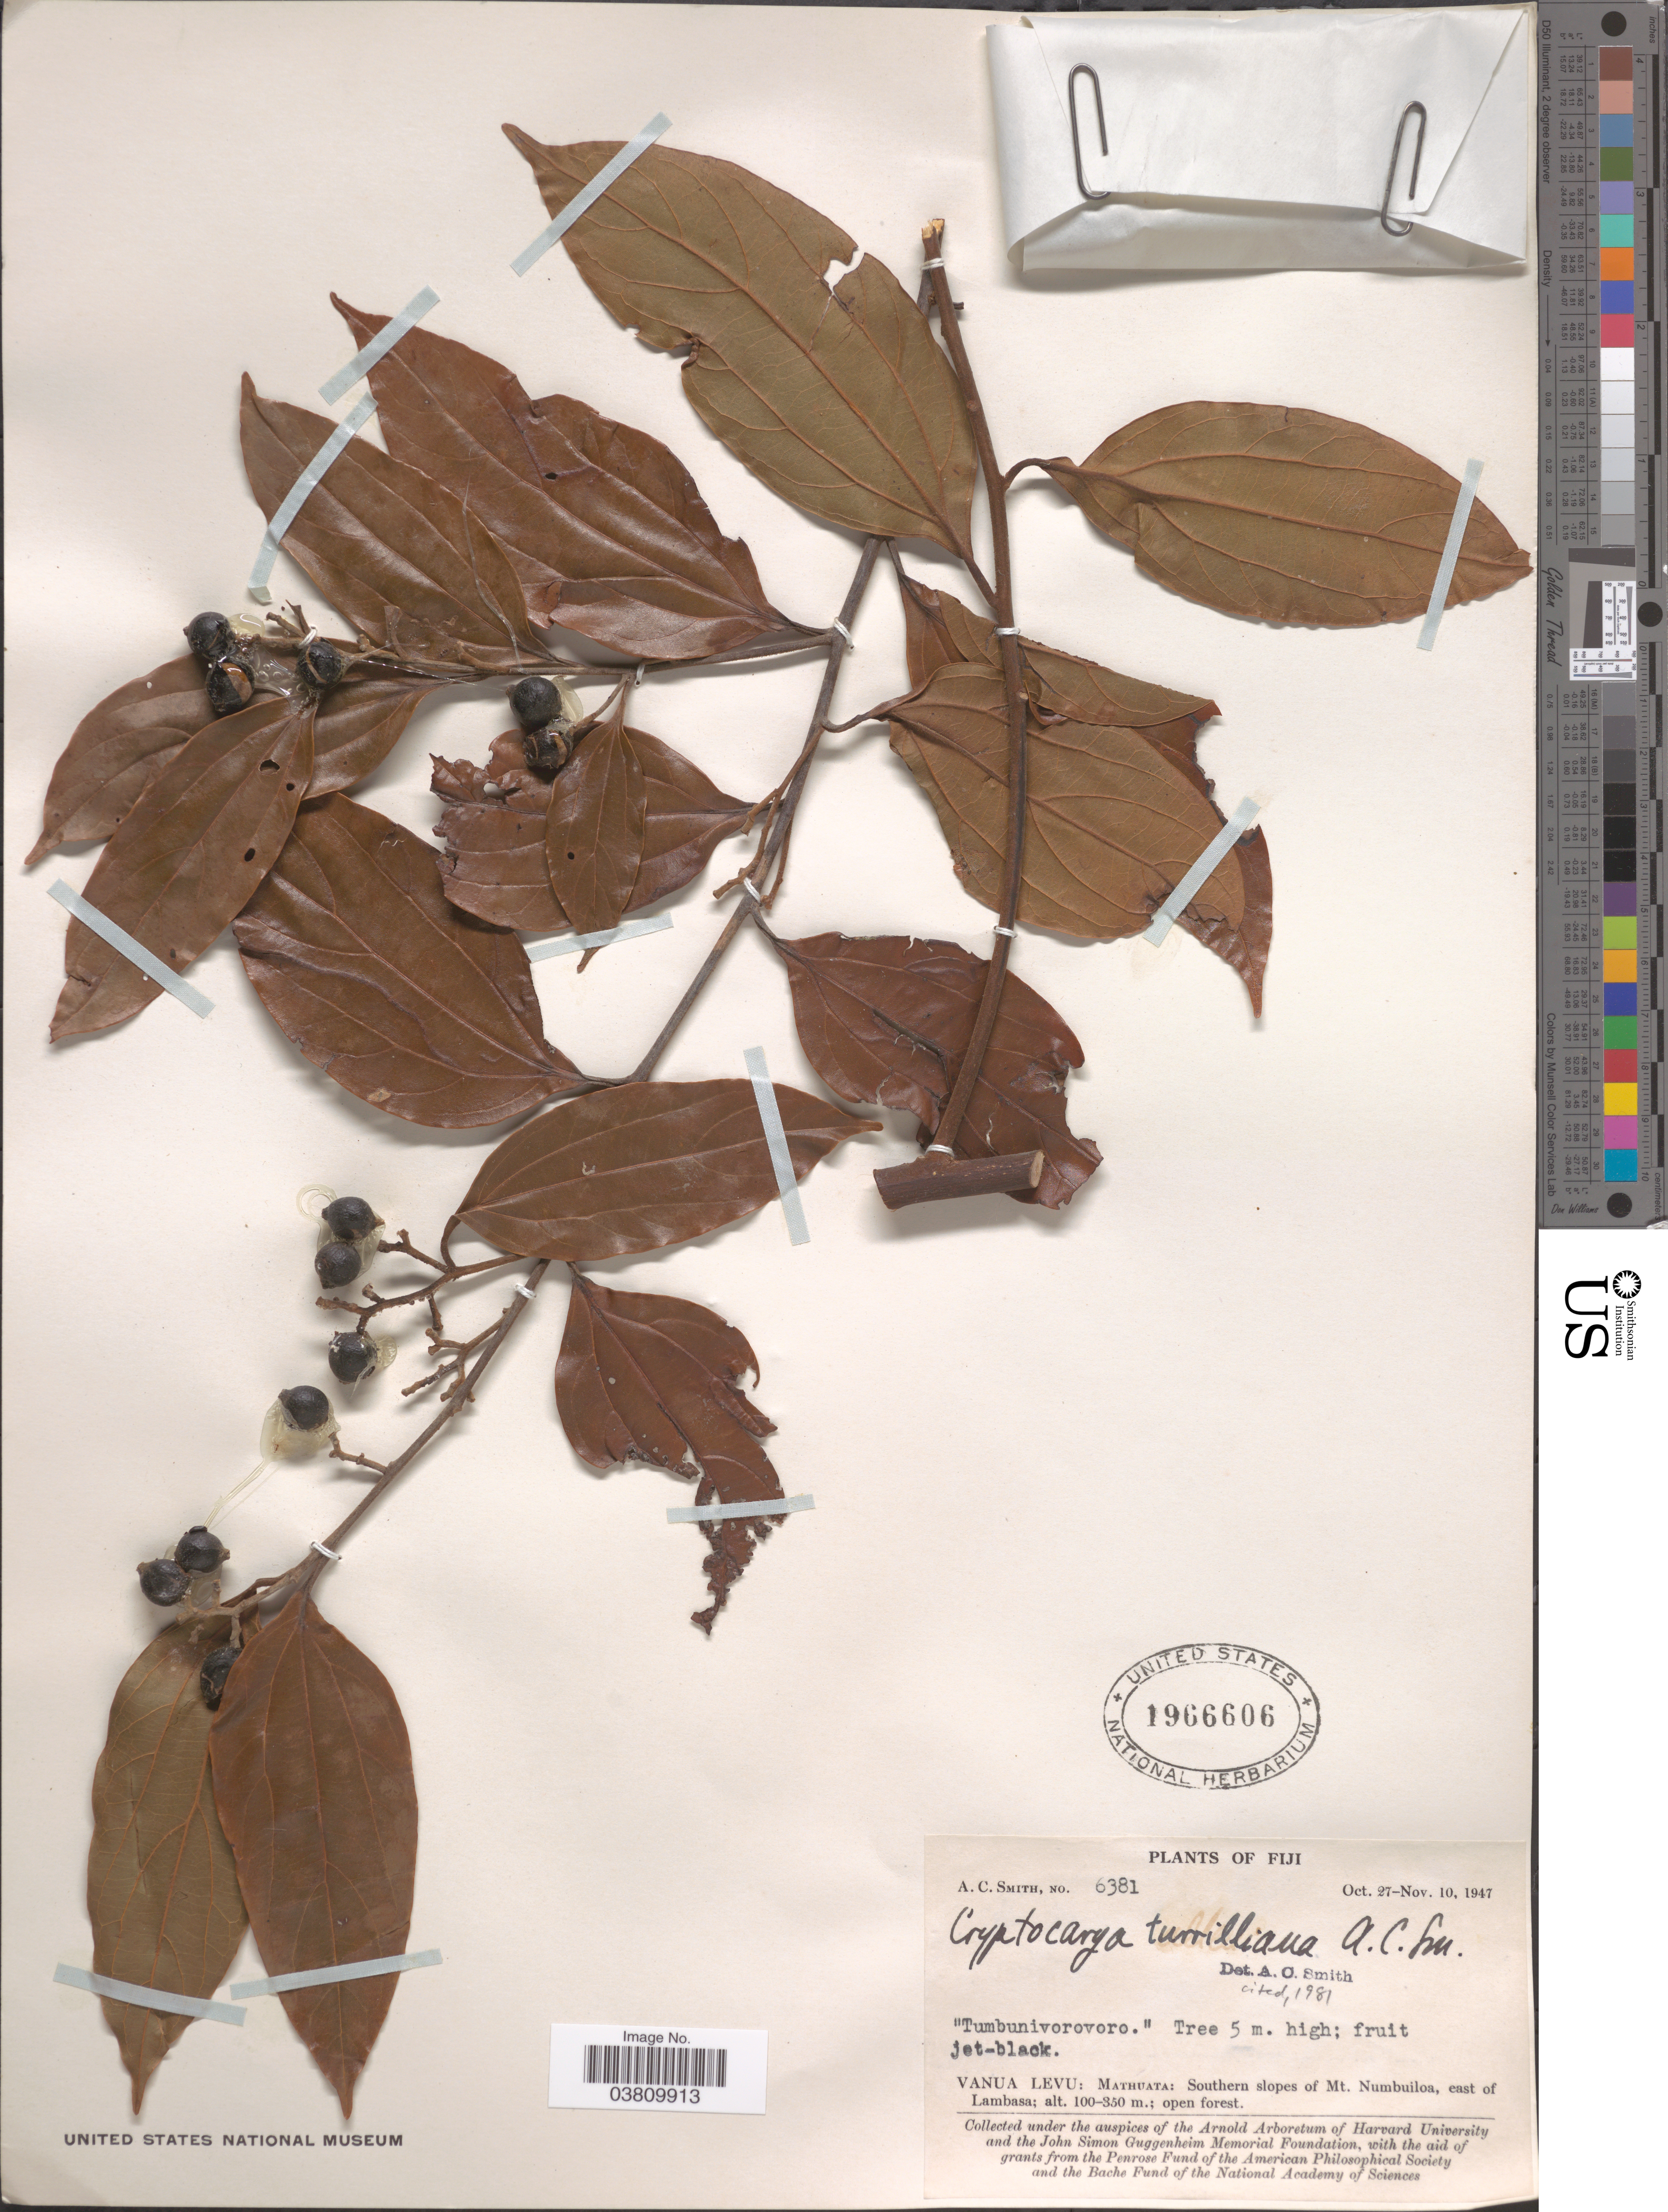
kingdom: Plantae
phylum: Tracheophyta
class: Magnoliopsida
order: Laurales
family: Lauraceae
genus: Cryptocarya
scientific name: Cryptocarya turrilliana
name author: A.C. Sm.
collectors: A. C. Smith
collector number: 6381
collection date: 1947-10-27/1947-11-10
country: Fiji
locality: Vanua Levu: Mathuata: Southern slopes of Mt. Numbuiloa, east of Lambasa.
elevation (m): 100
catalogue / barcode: US 1966606